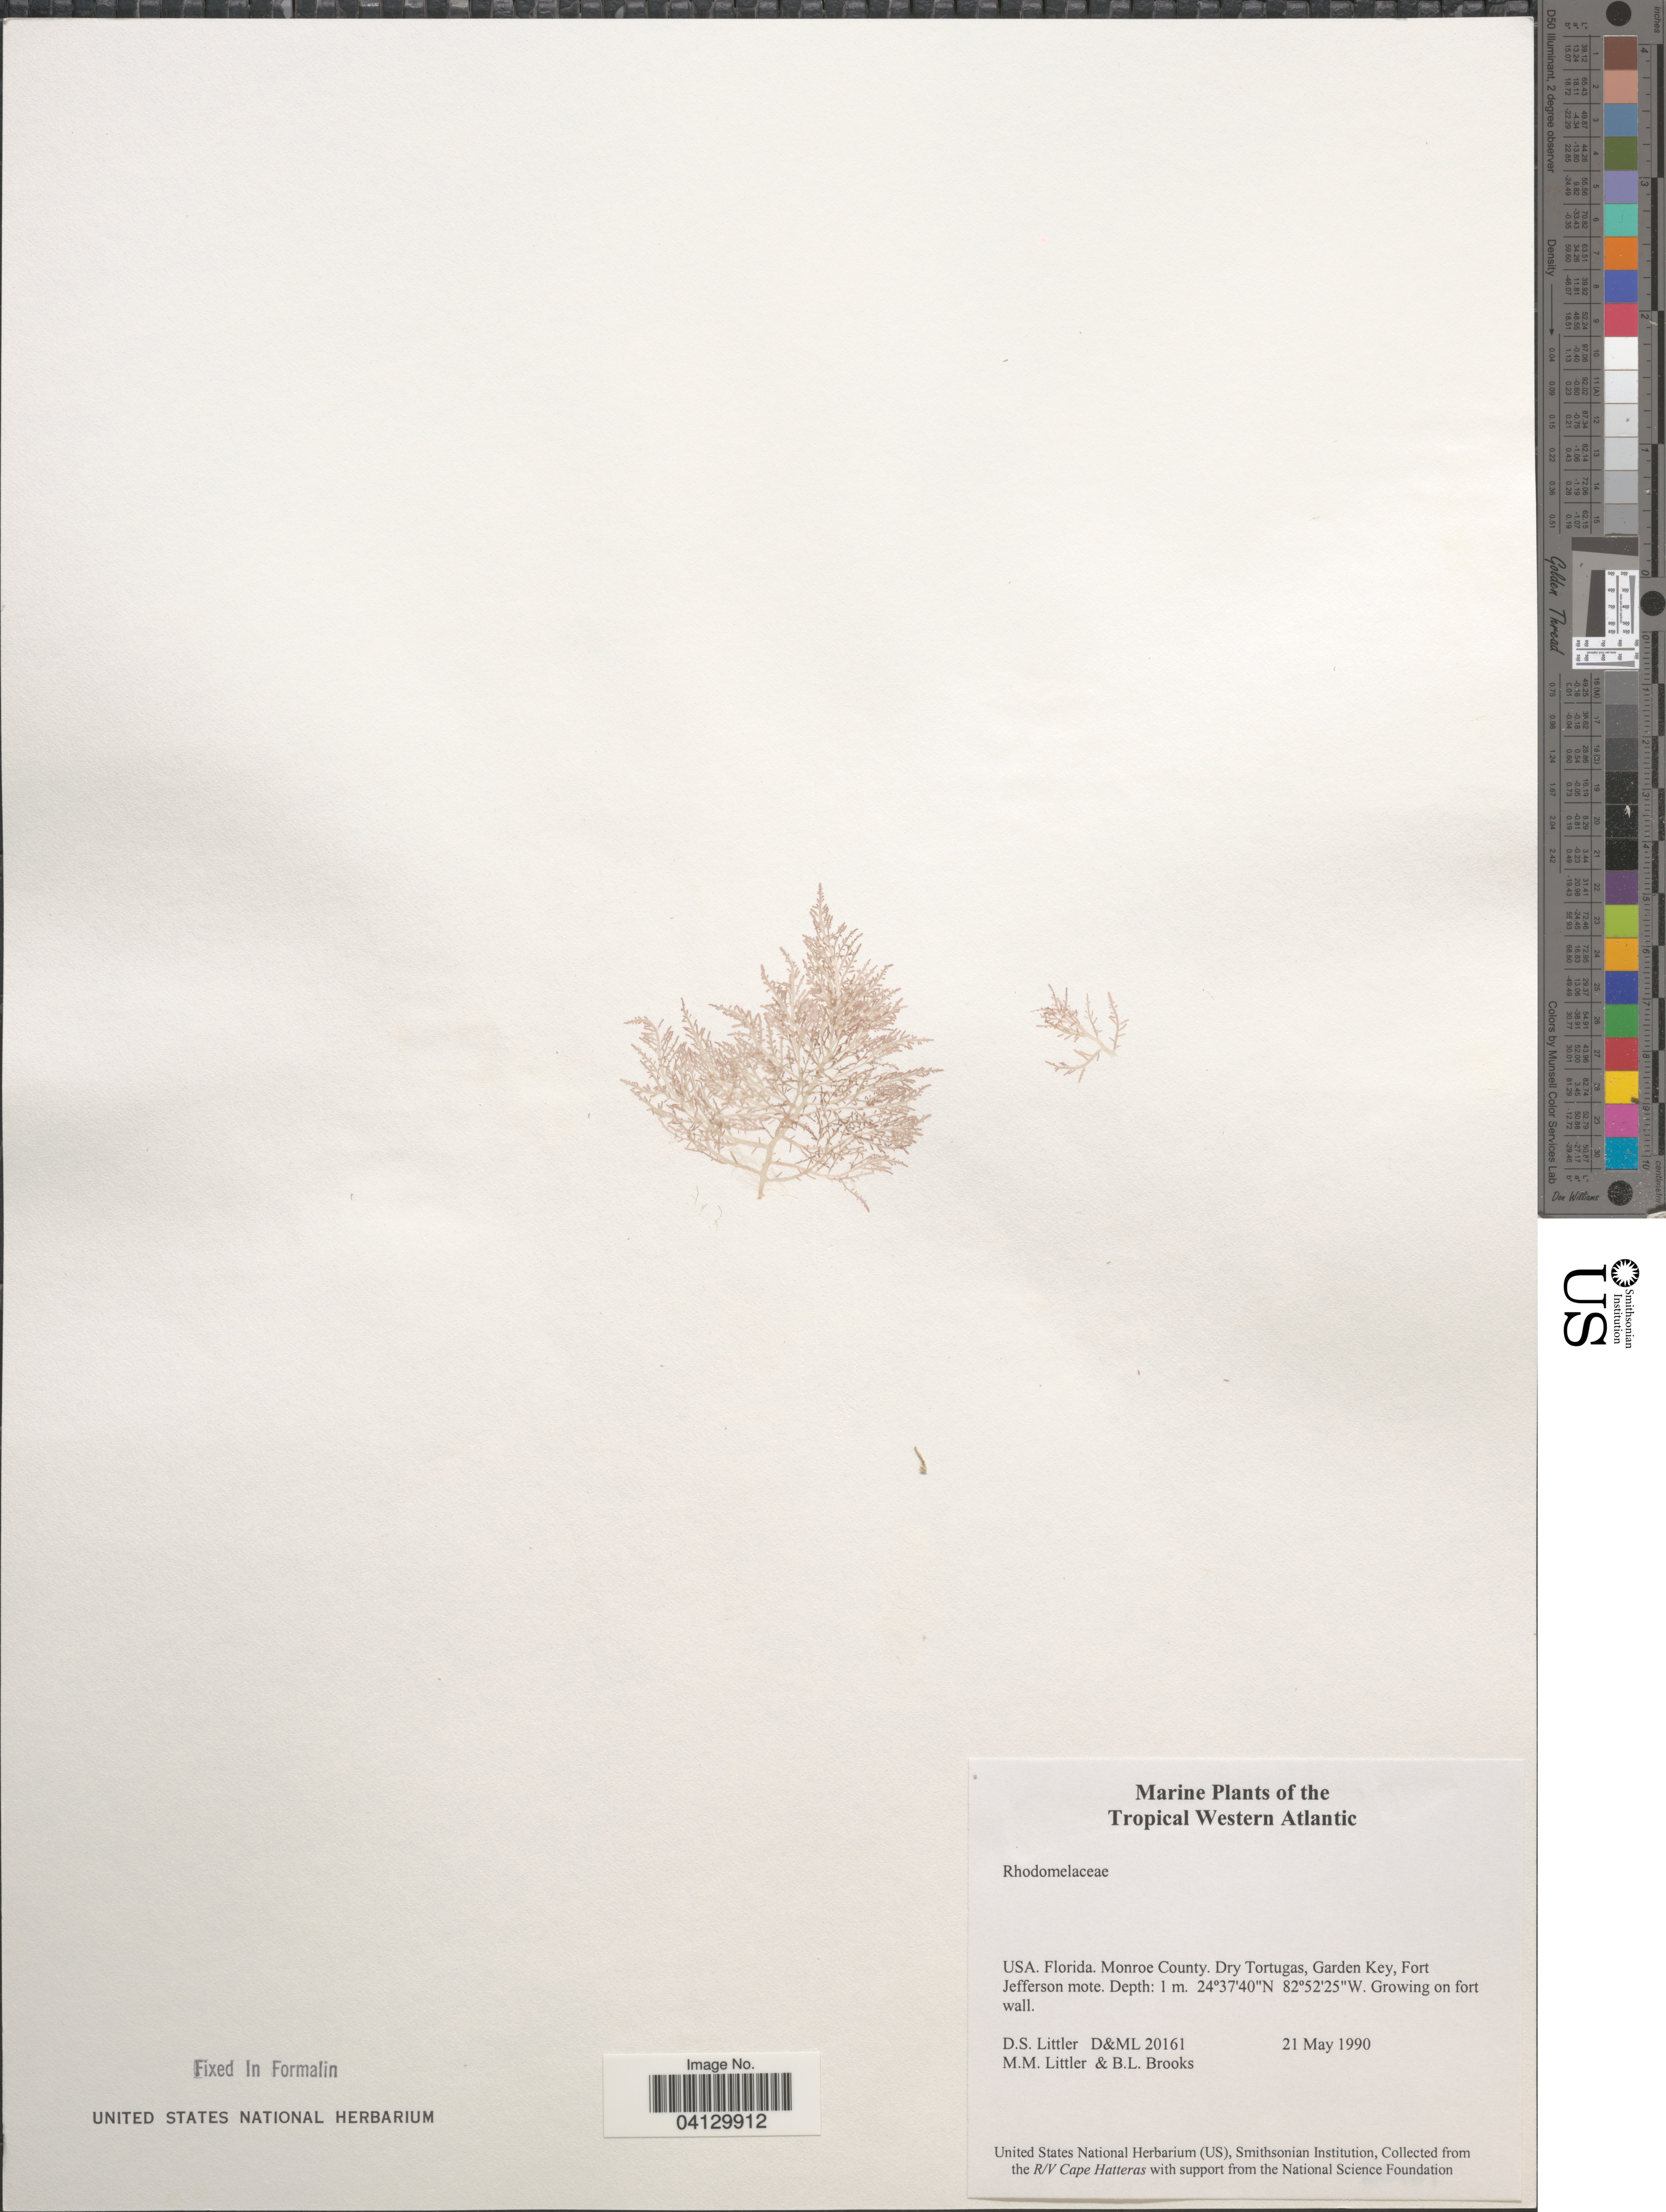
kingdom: Plantae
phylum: Rhodophyta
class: Florideophyceae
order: Corallinales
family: Corallinaceae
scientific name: Crustose Coralline Algae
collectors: D. S. Littler & B. Brooks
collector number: D&ML20161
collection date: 1990-05-21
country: United States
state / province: Florida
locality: Tropical Western Atlantic. Monroe County. Dry Tortugas, Garden Key, Fort Jefferson mote.